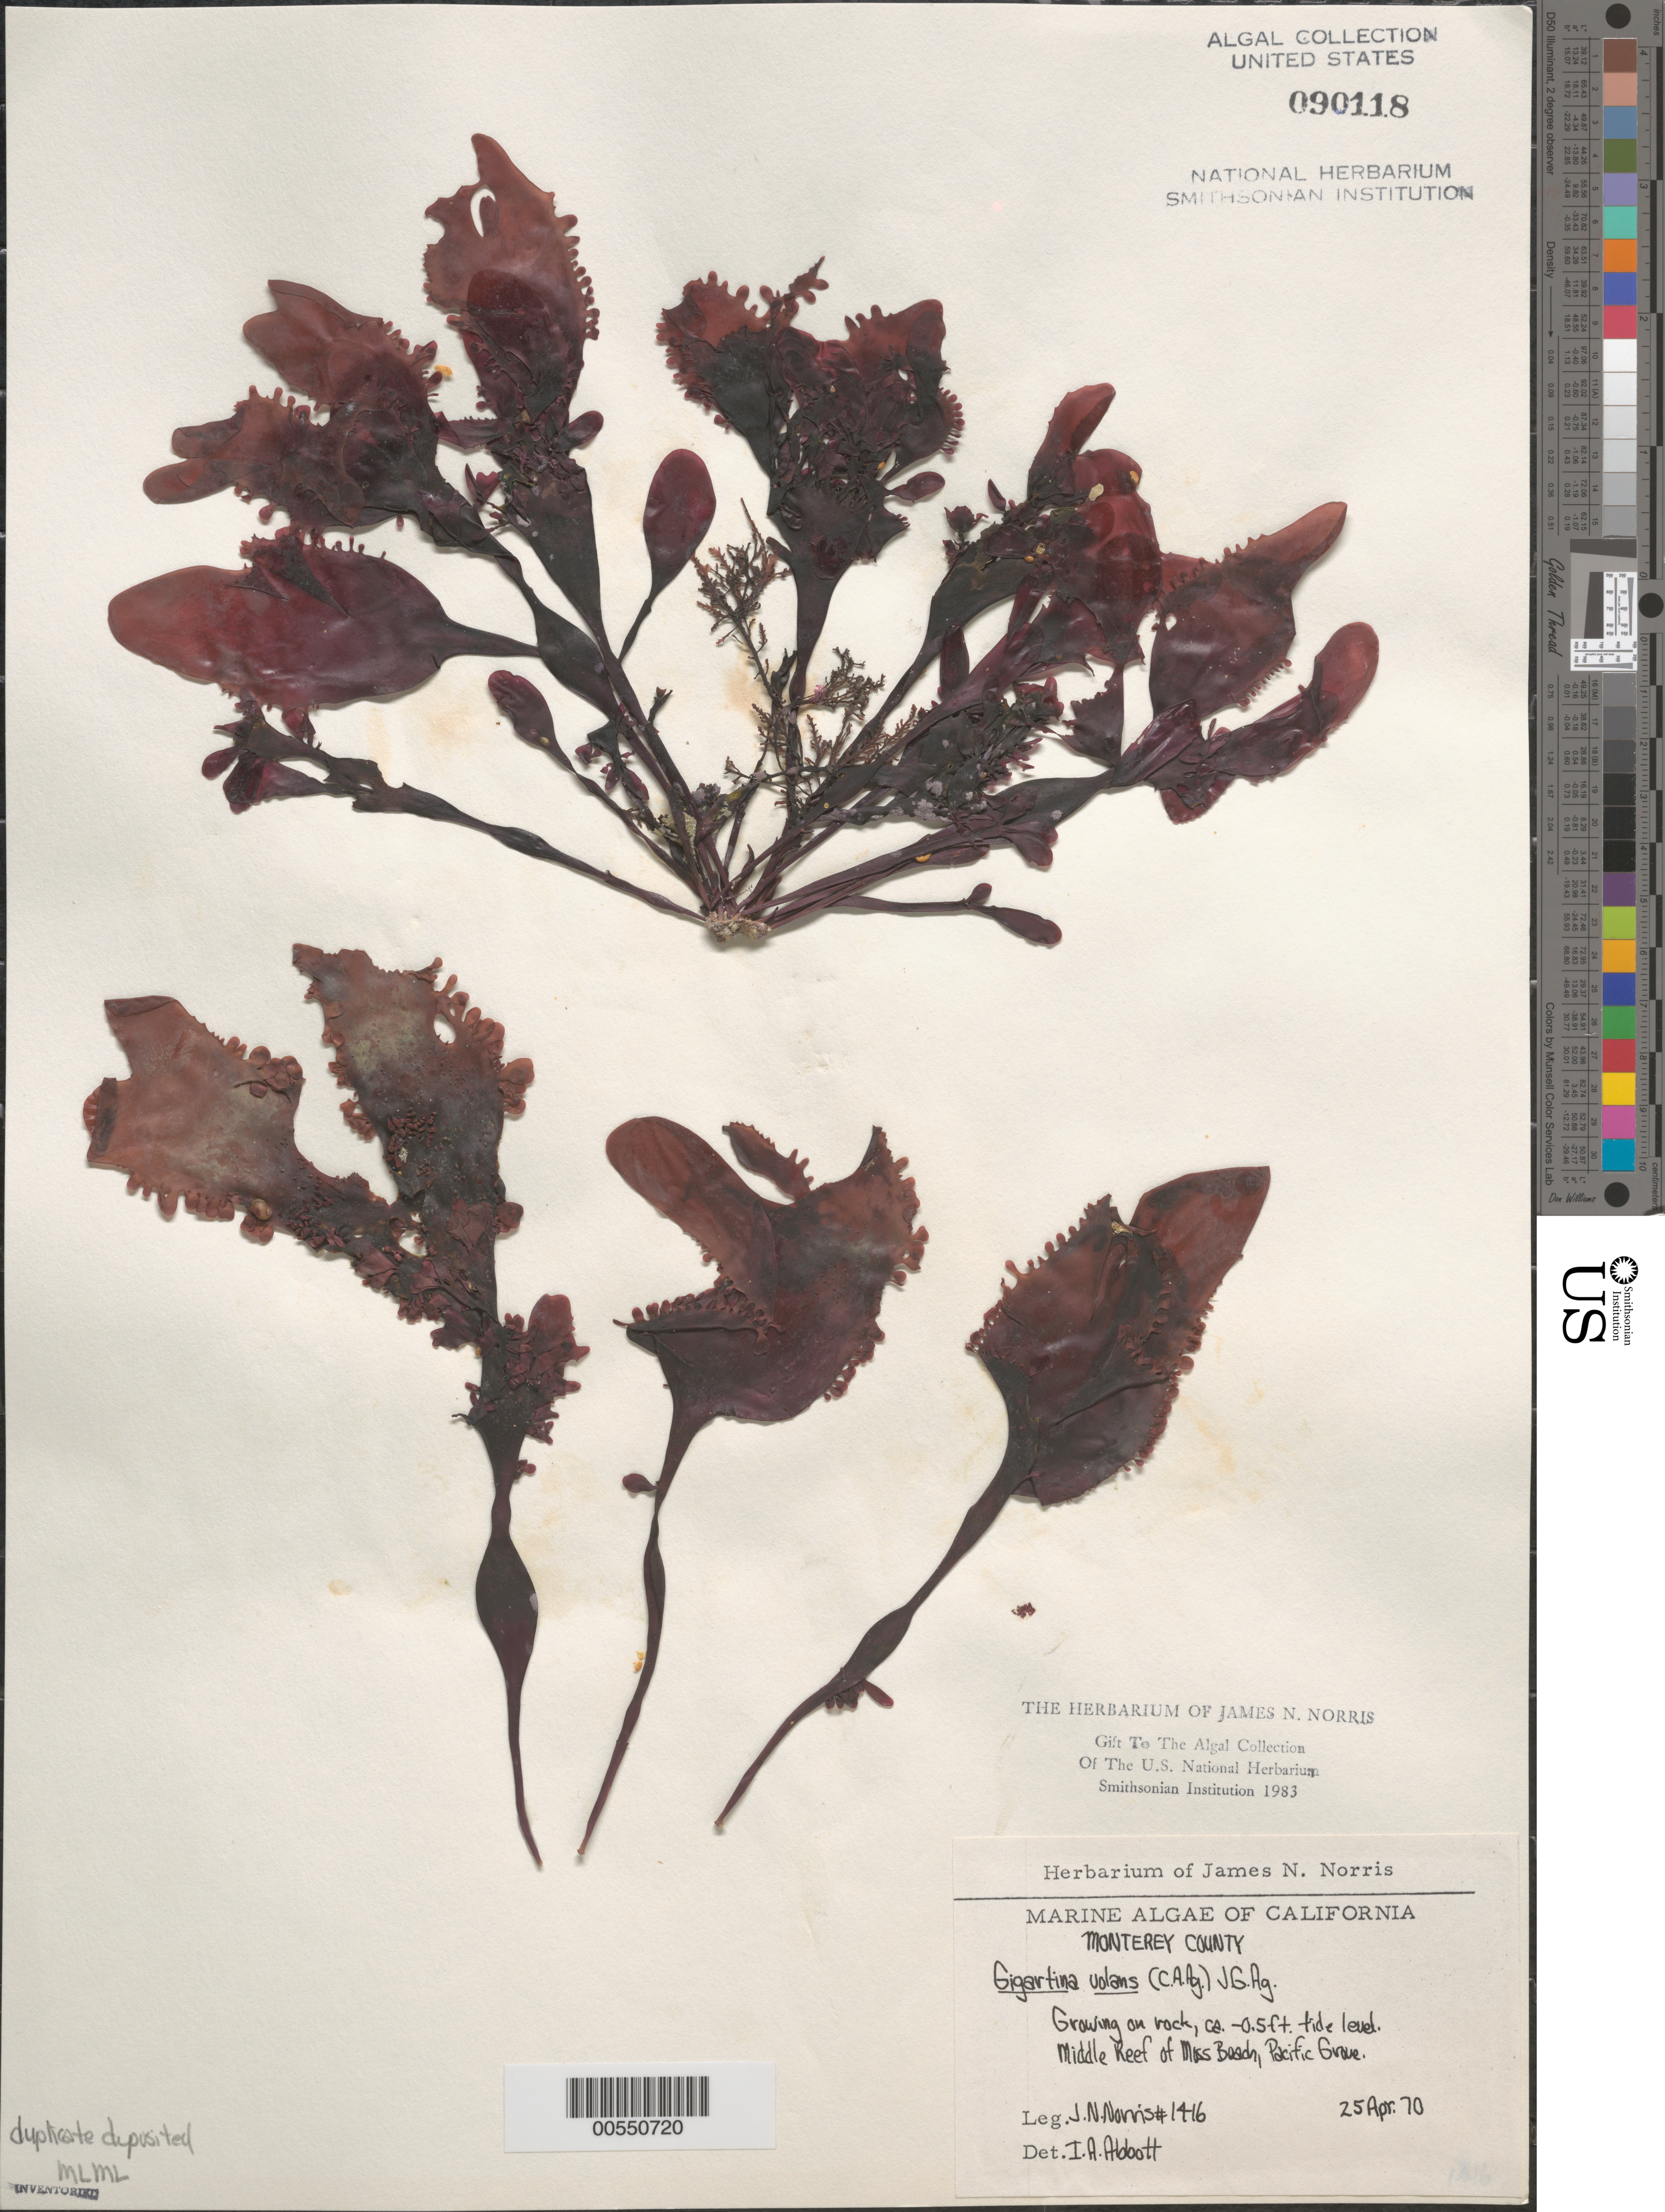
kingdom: Plantae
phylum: Rhodophyta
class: Florideophyceae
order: Gigartinales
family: Gigartinaceae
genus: Mazzaella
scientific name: Mazzaella volans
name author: (C. Agardh) Fredericq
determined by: Algae name updating Project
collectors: J. N. Norris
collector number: JN-1416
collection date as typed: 25 Apr 1970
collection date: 1970-04-25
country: United States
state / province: California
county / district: Monterey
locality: Middle reef of Moss Beach, Pacific Grove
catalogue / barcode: US 90118